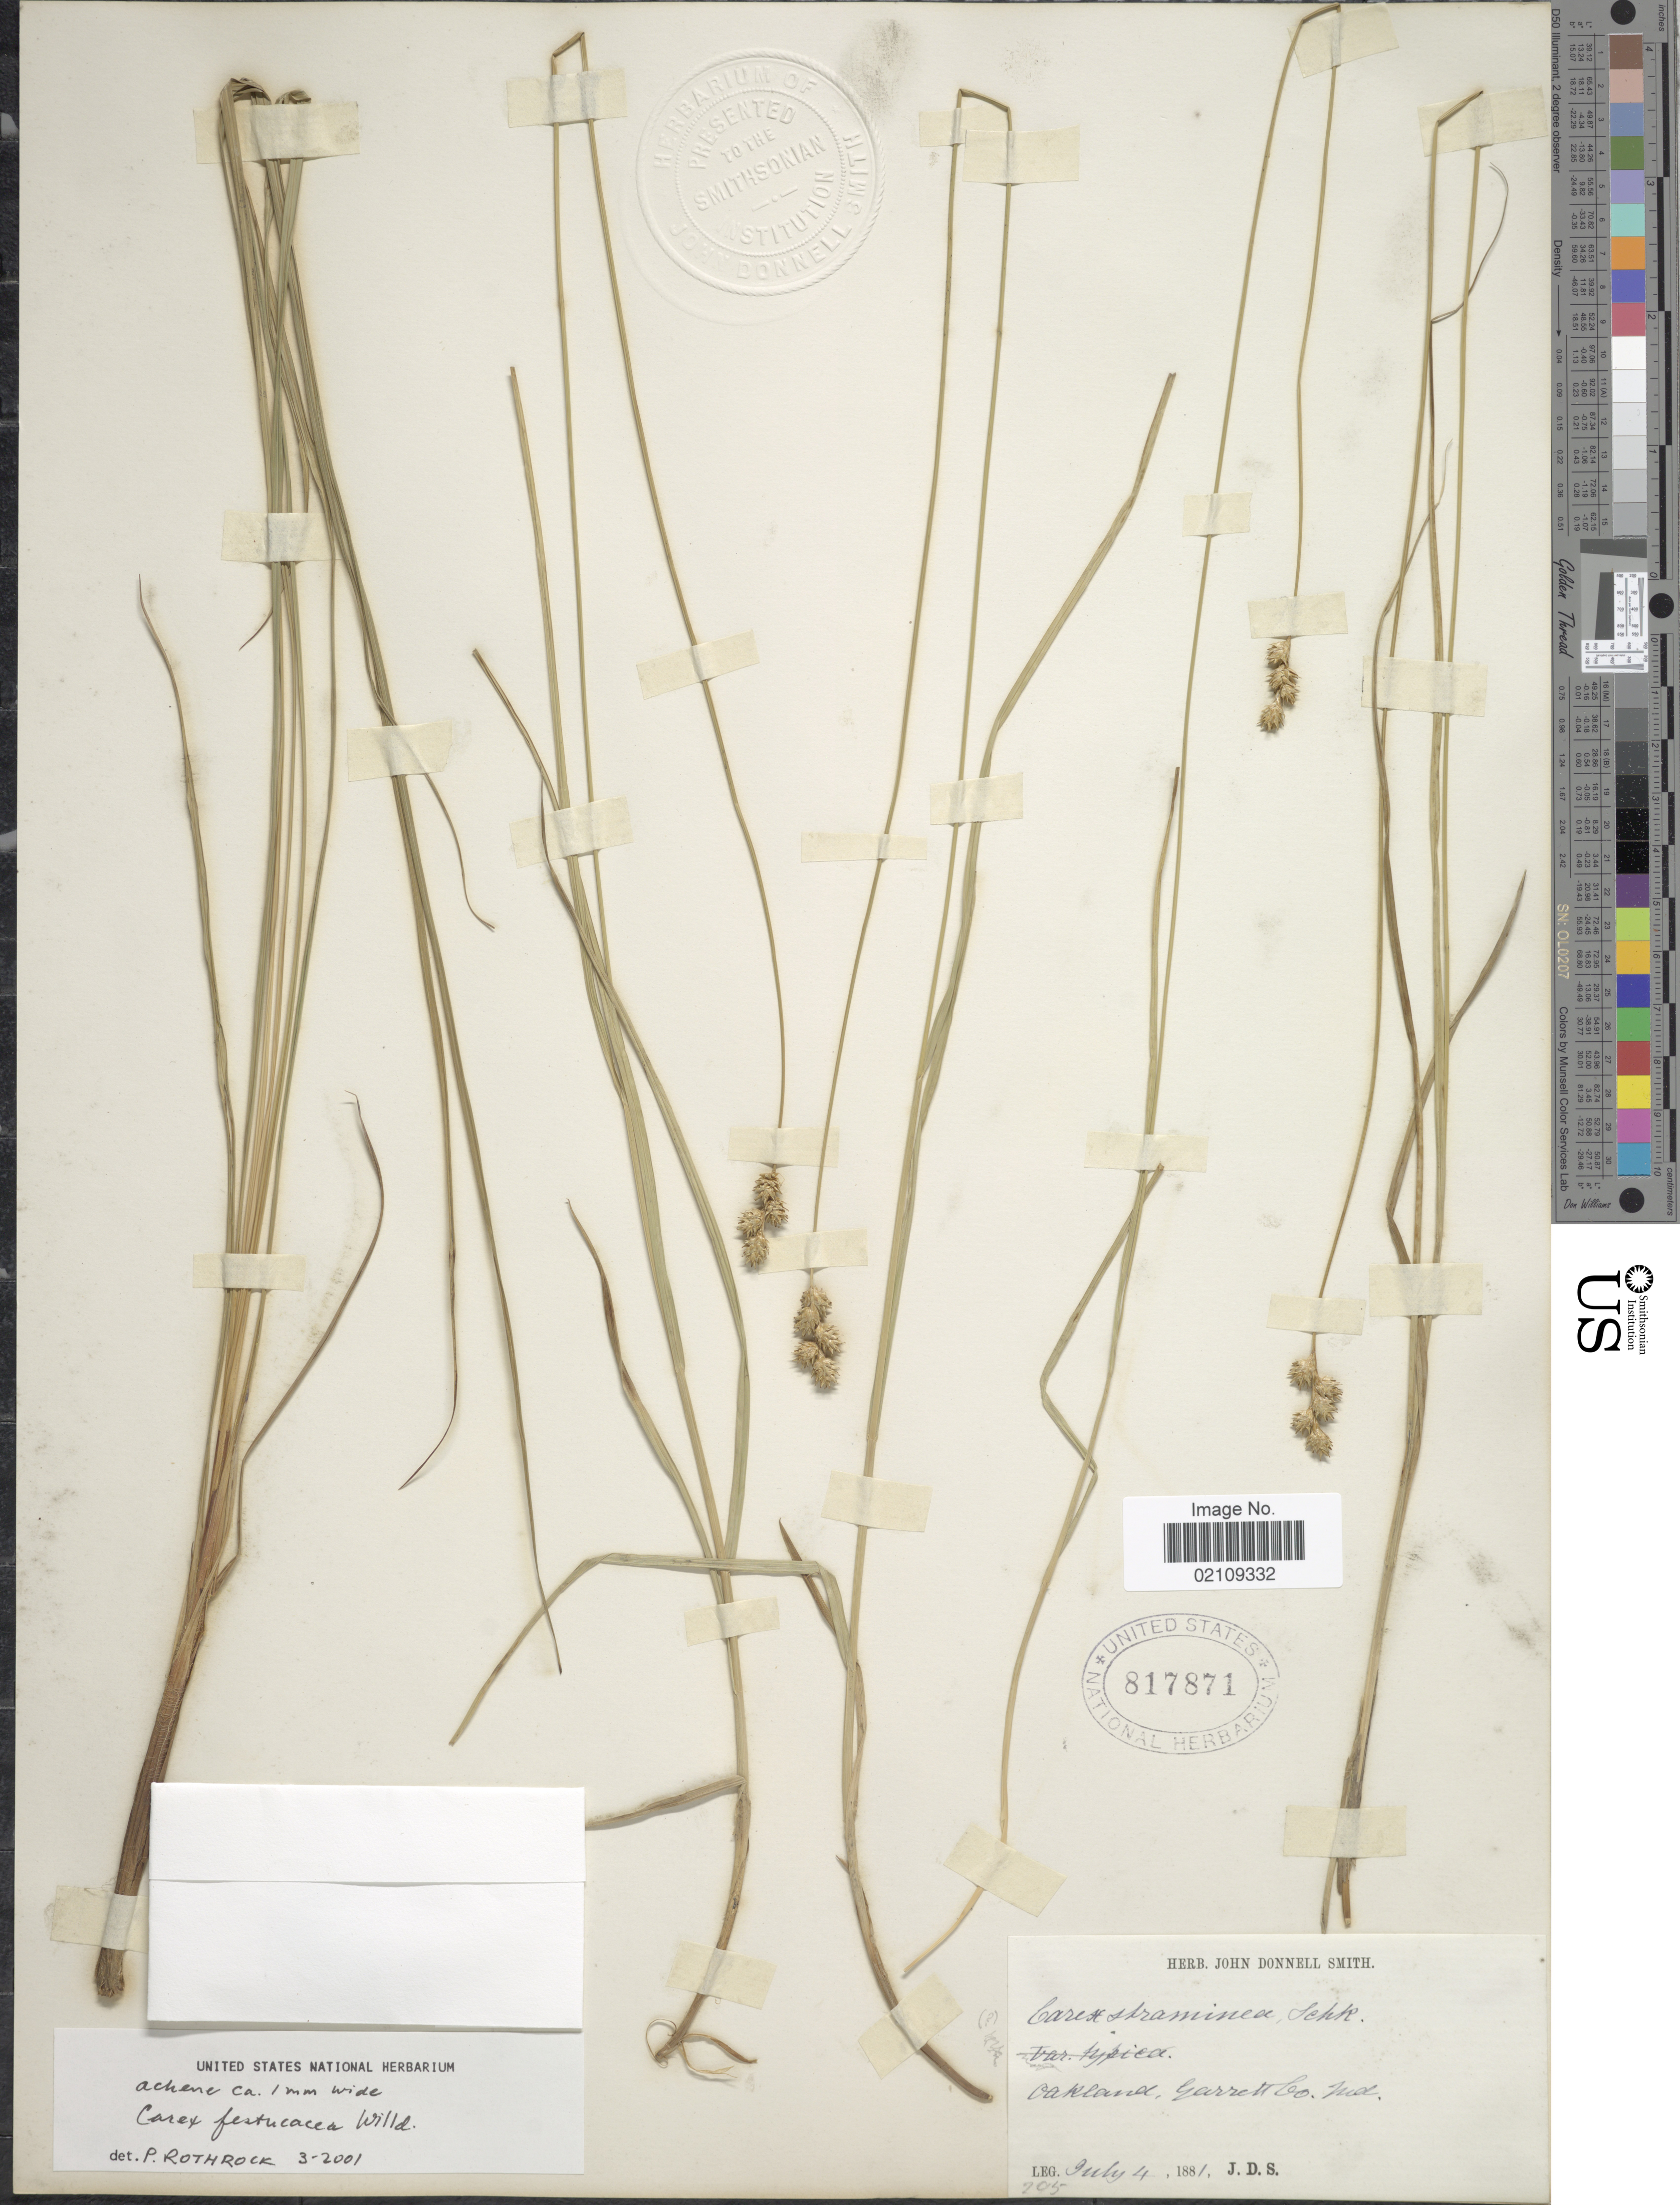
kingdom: Plantae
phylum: Tracheophyta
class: Liliopsida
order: Poales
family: Cyperaceae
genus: Carex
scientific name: Carex festucacea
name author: Willd.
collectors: J. Donnell Smith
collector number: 205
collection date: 1881-07-04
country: United States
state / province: Maryland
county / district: Garrett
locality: Oakland, Garrett Co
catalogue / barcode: US 817871